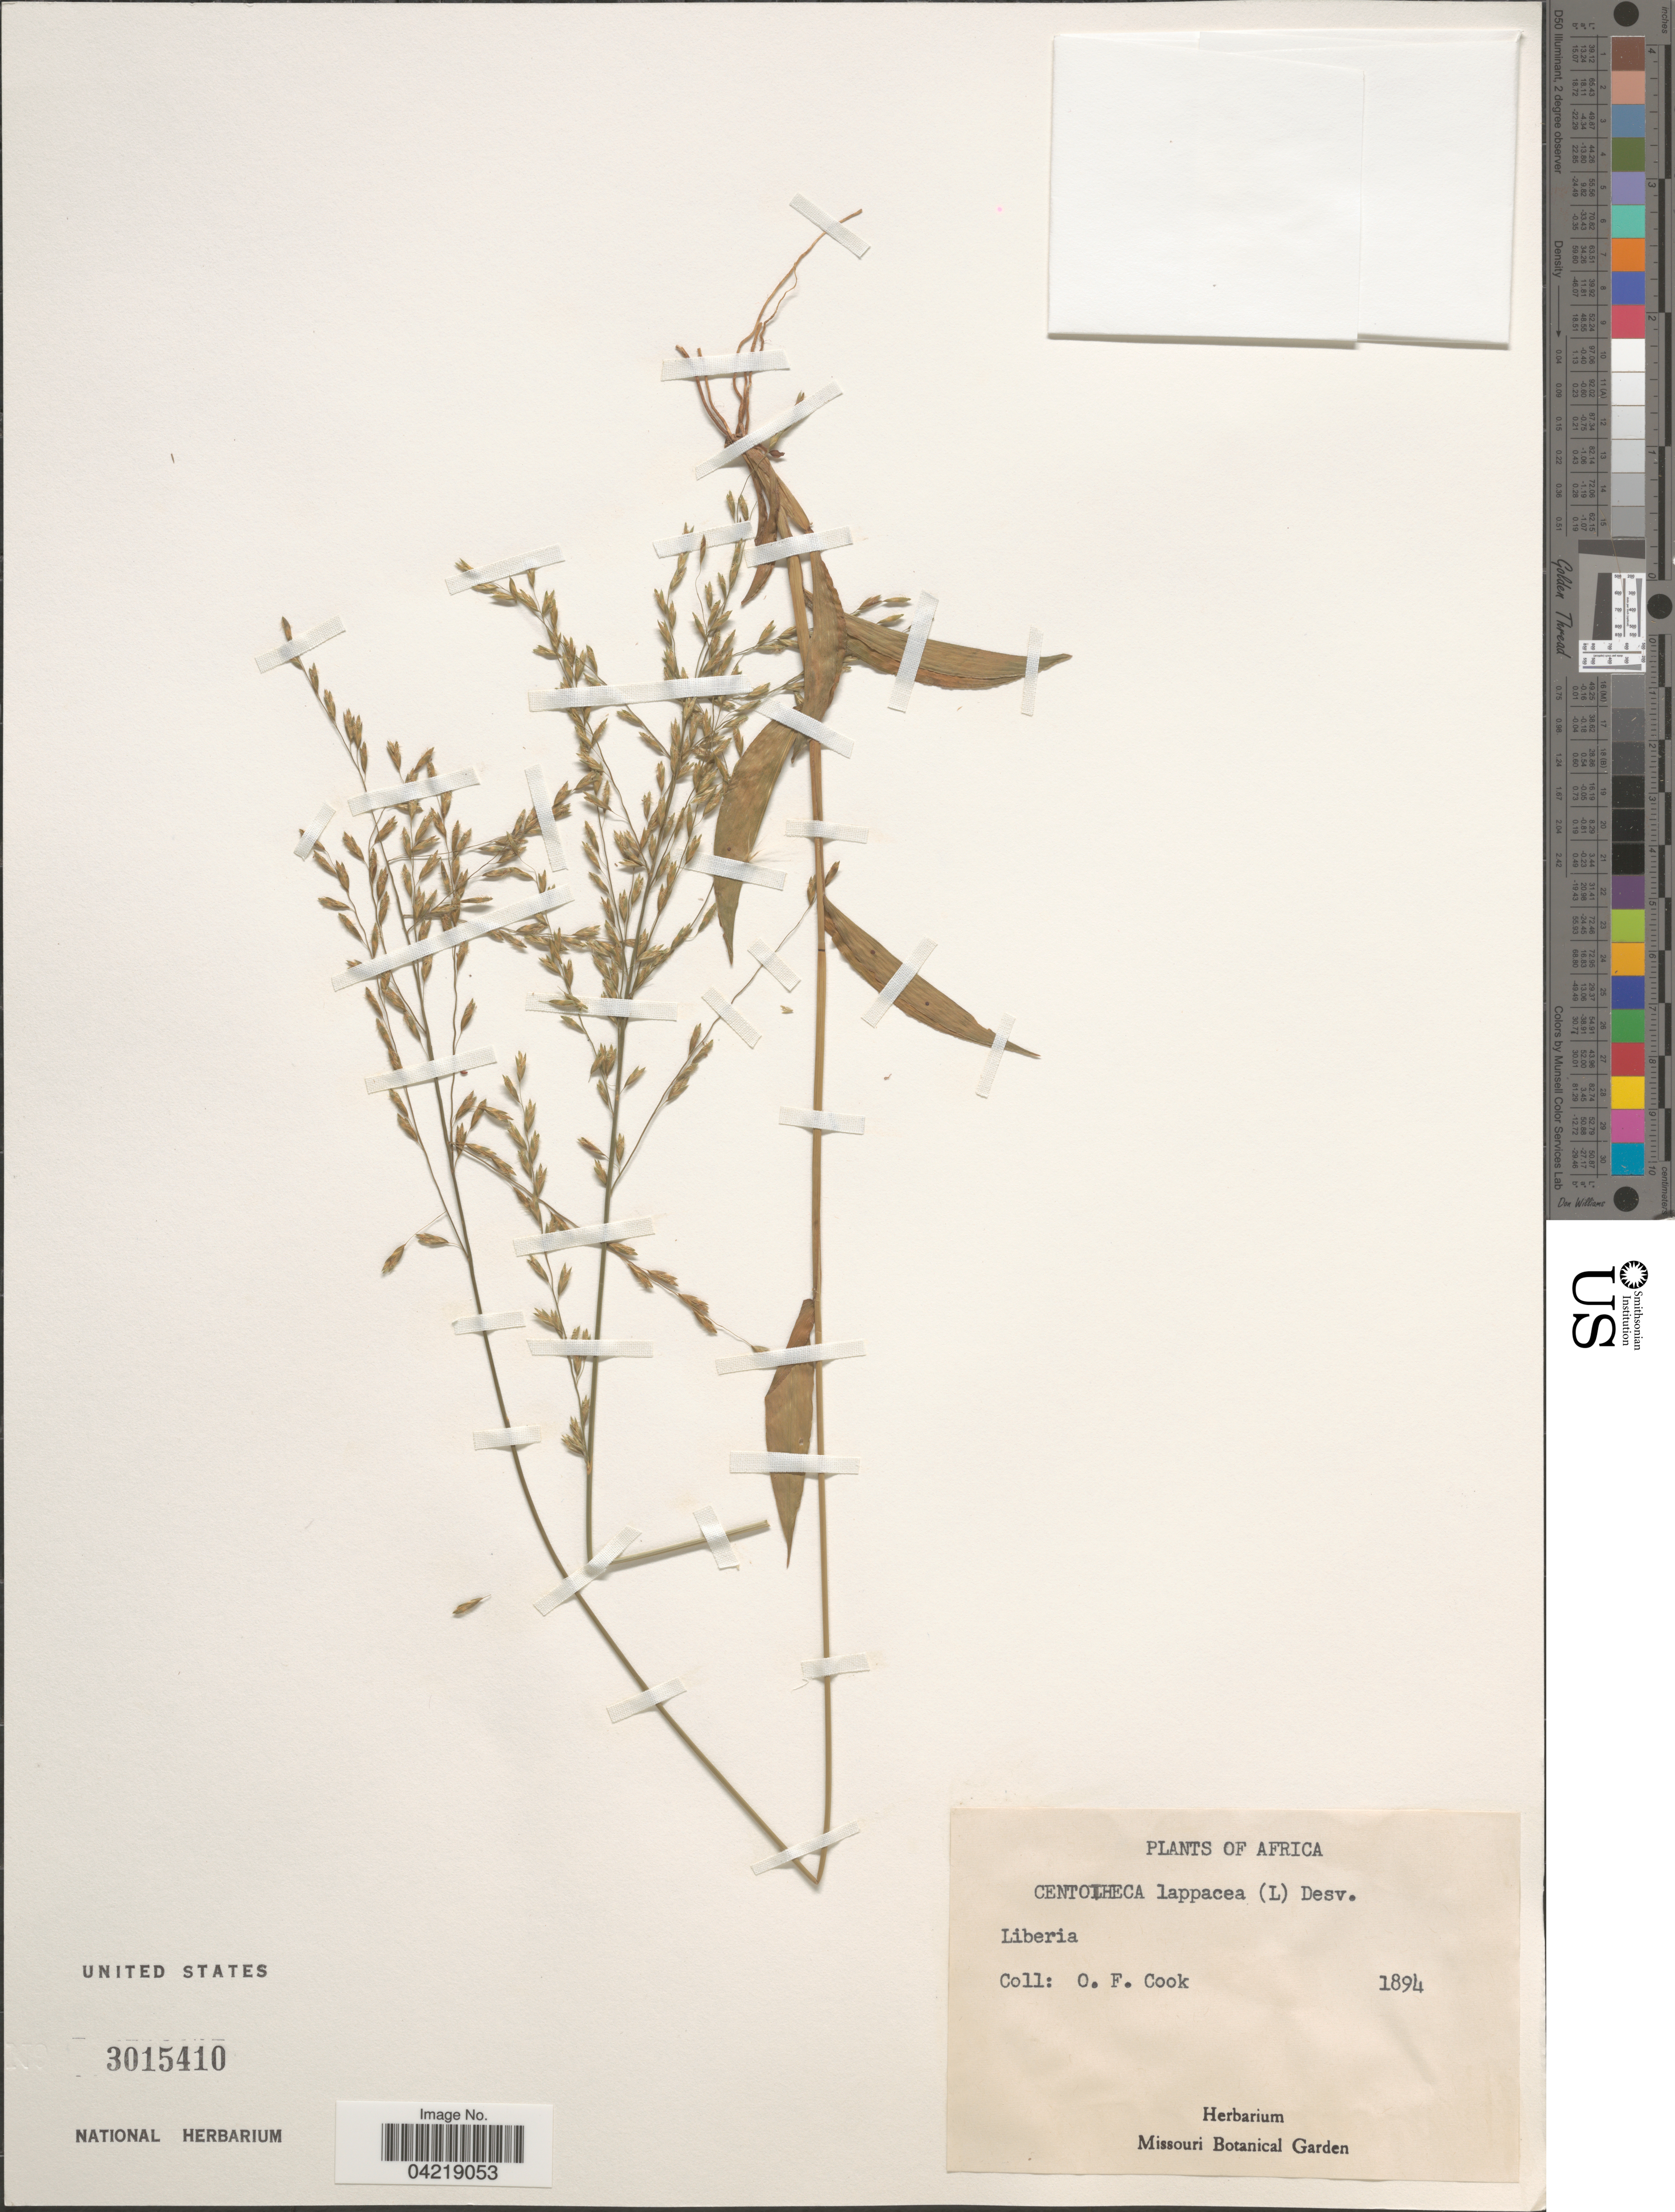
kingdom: Plantae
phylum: Tracheophyta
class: Liliopsida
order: Poales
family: Poaceae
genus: Centotheca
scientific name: Centotheca lappacea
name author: (L.) Desv.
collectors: O. F. Cook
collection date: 1894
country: Liberia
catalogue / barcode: US 3015410